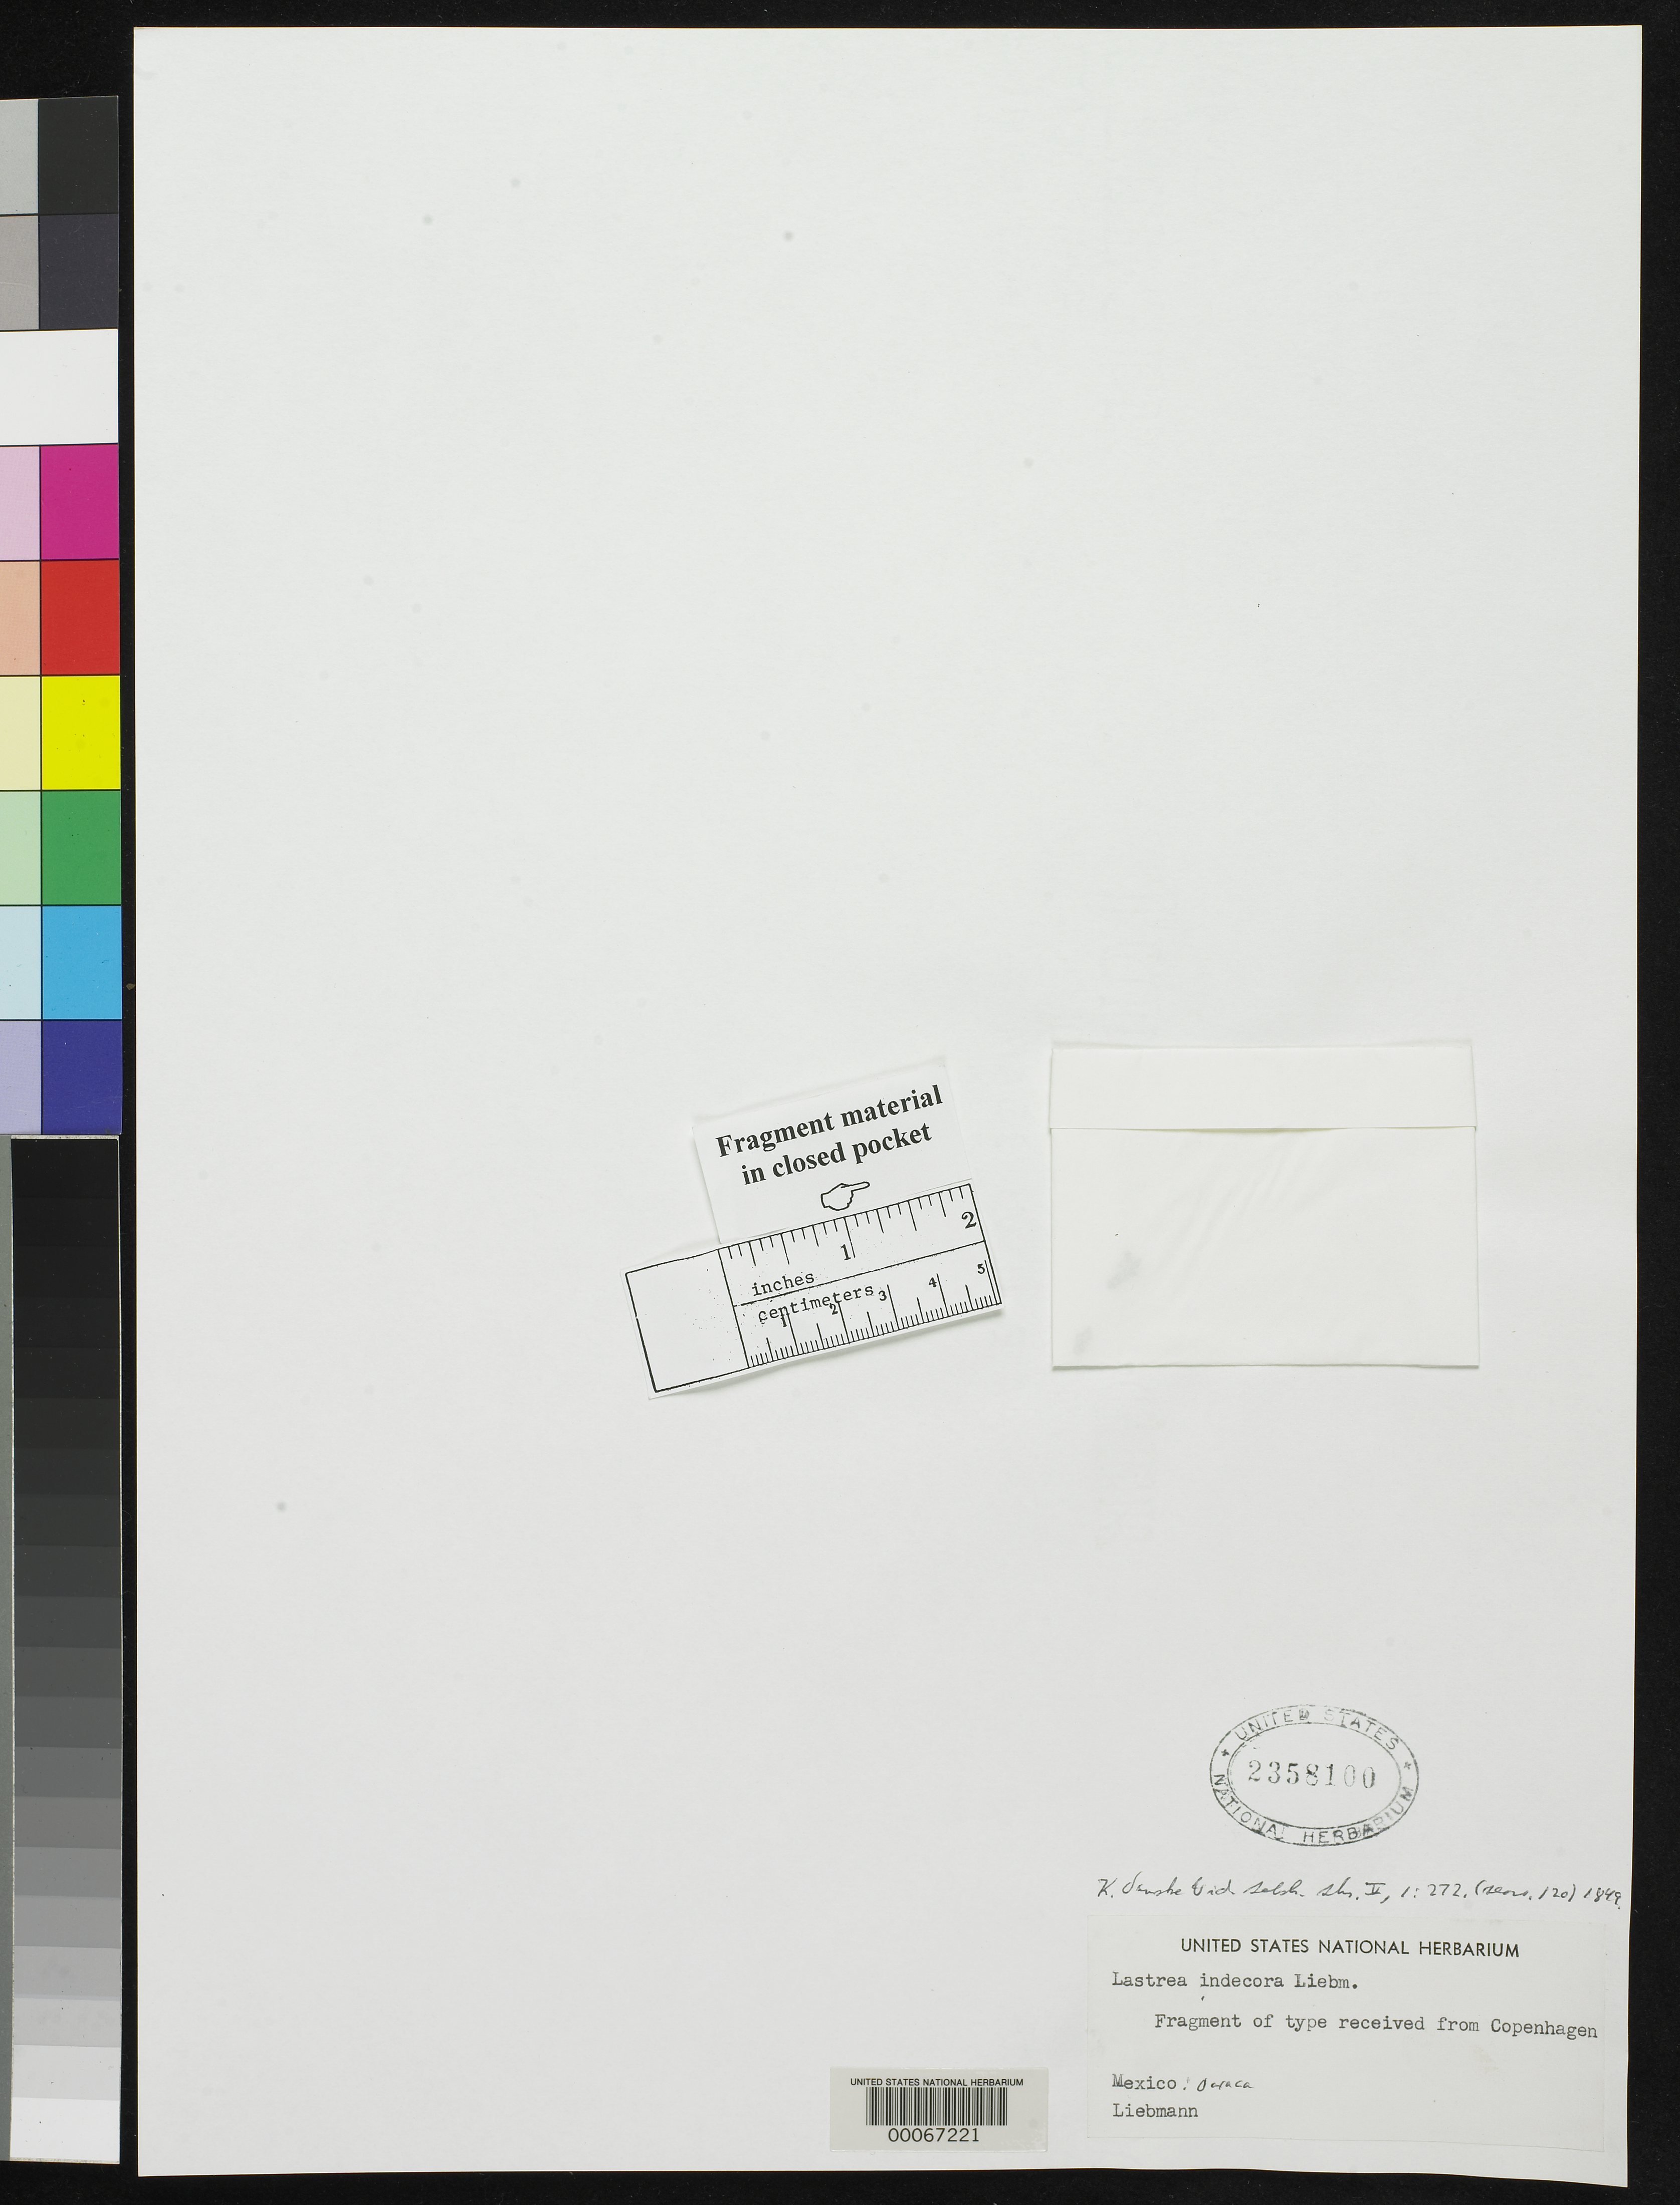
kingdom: Plantae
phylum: Tracheophyta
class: Polypodiopsida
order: Polypodiales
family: Thelypteridaceae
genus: Lastrea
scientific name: Lastrea indecora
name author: Liebm.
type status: Holotype Fragment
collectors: F. M. Liebmann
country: Mexico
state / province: Oaxaca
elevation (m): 2134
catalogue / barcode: US 2358100